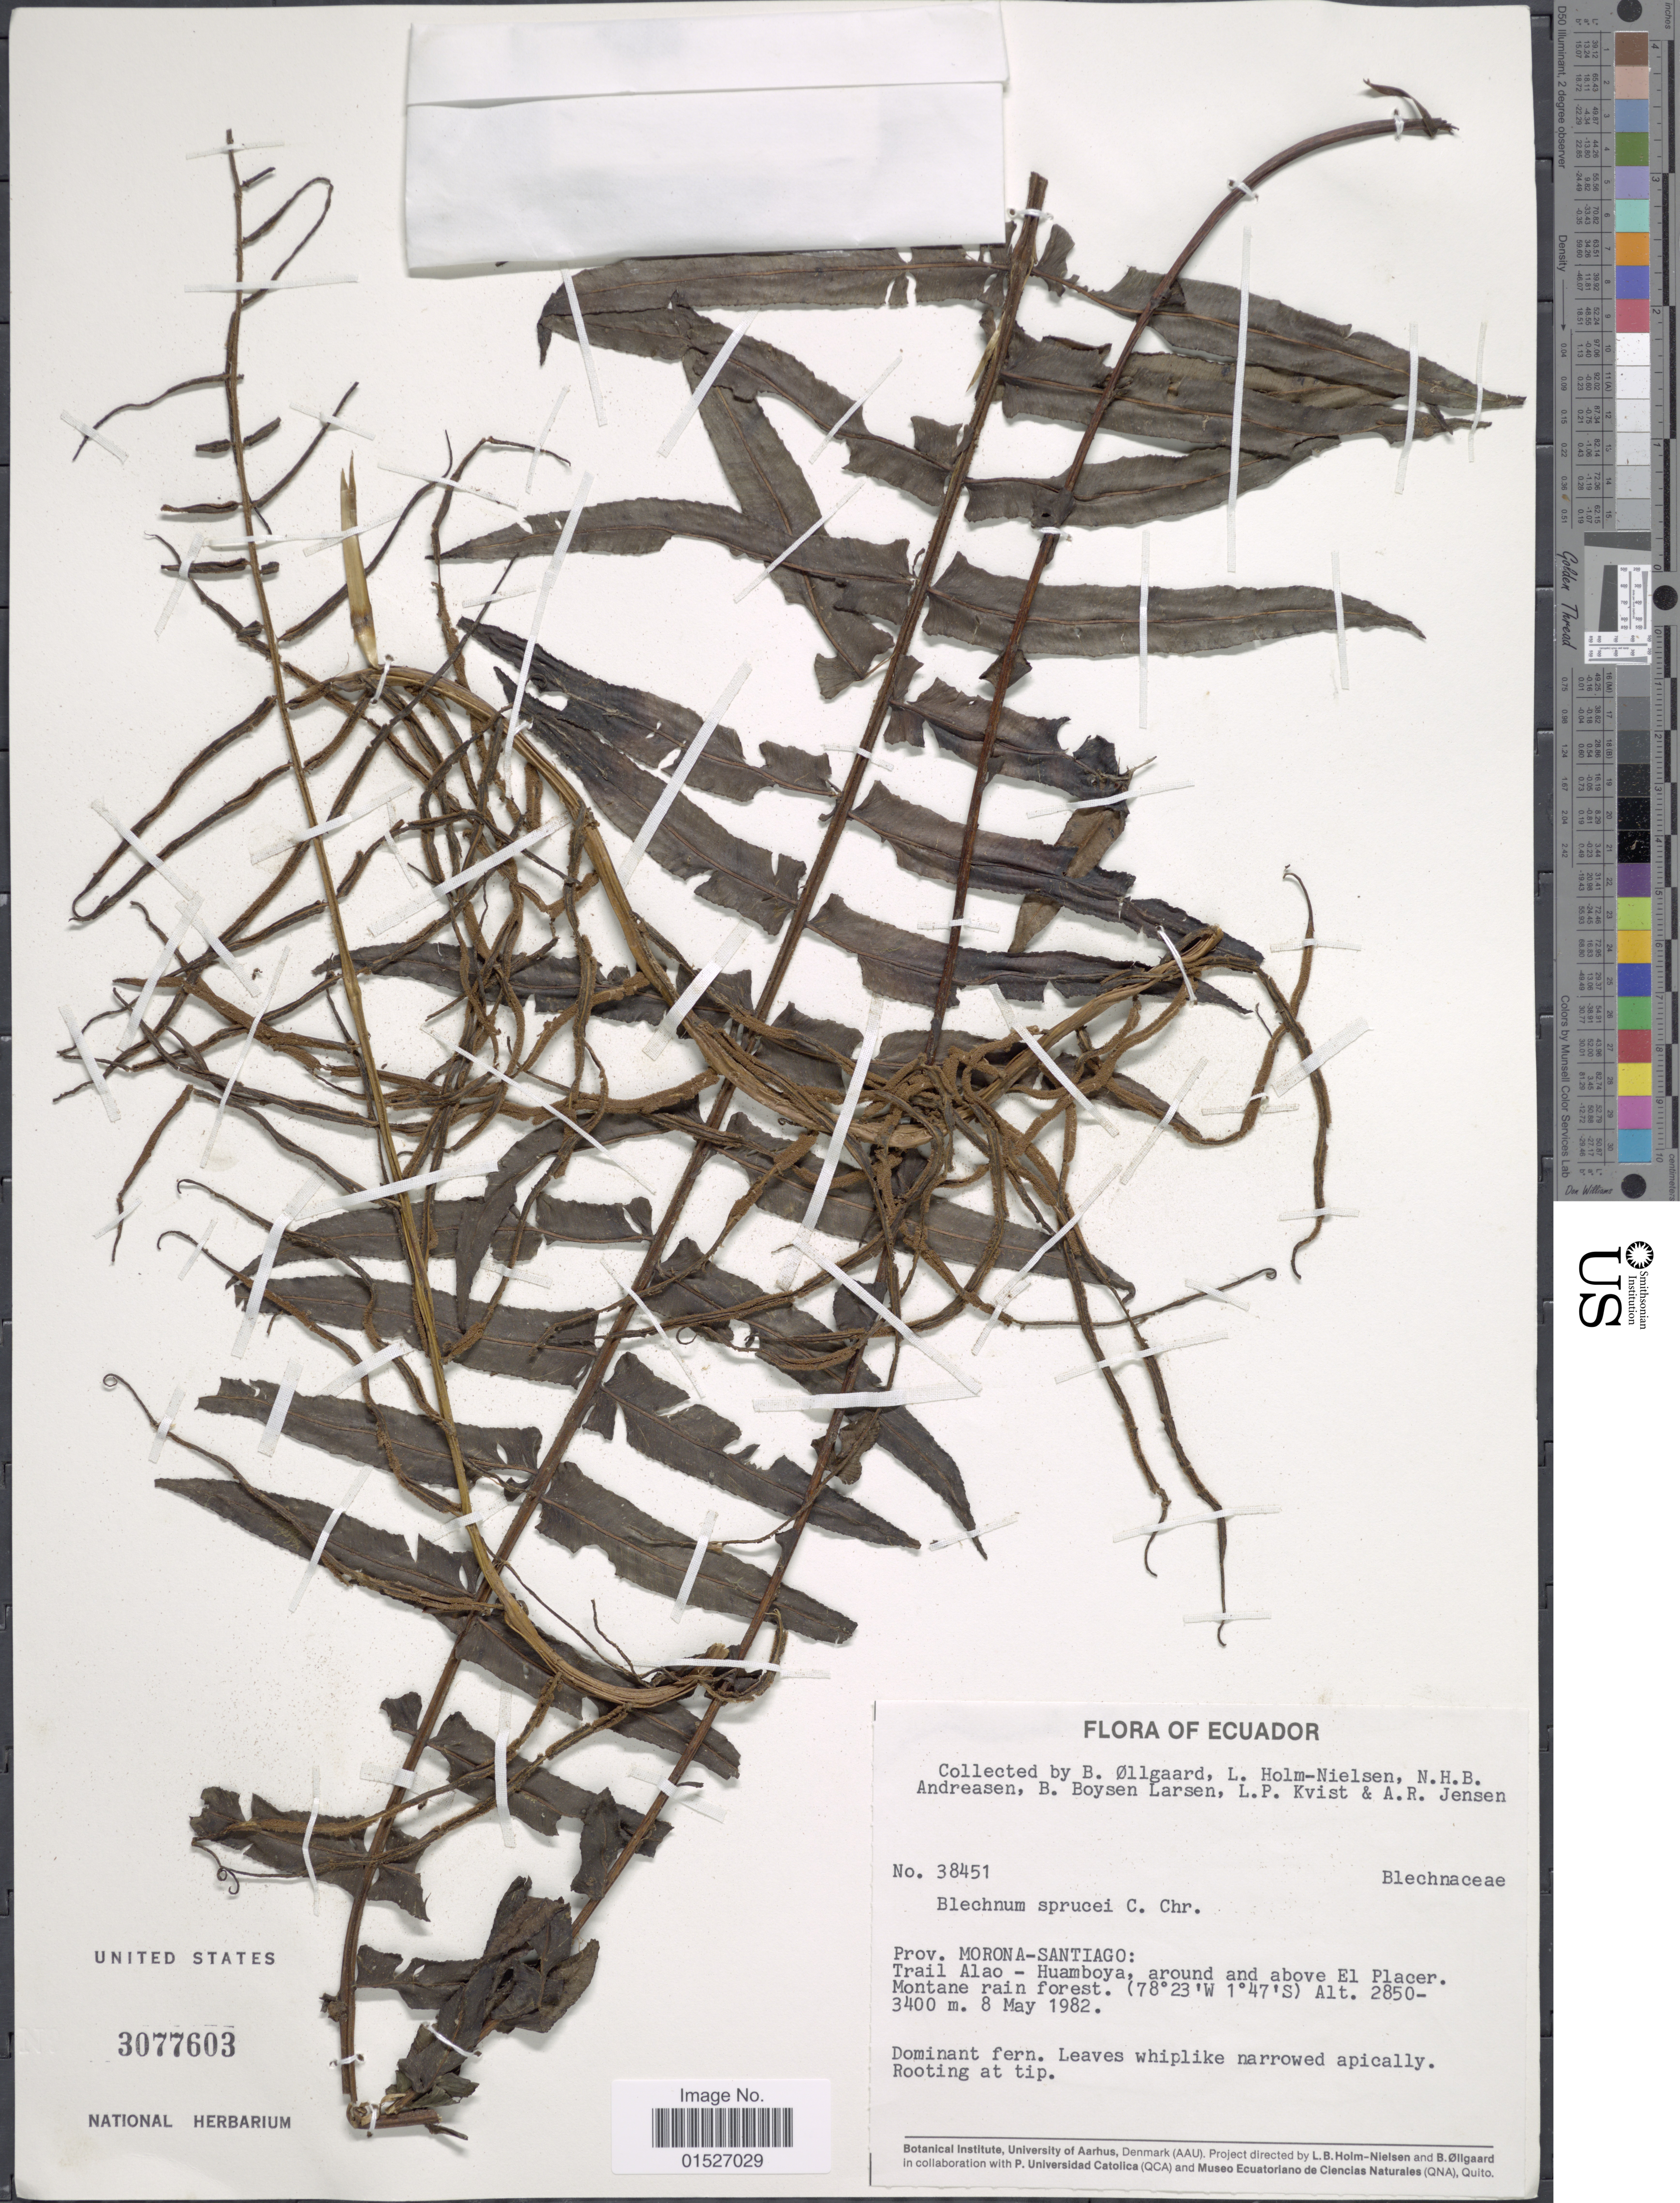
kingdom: Plantae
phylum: Tracheophyta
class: Polypodiopsida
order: Polypodiales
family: Blechnaceae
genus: Blechnum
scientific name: Blechnum sprucei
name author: C. Chr.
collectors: B. Øllgaard, L. B. Holm-Nielsen, N. Andreasen, B. Boysen Larsen & et al.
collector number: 38451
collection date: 1982-05-08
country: Ecuador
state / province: Morona-Santiago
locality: Prov. Morona-Santiago: Trail Alao- Huamboya, around and above El Placer. Montane rain forest.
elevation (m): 2850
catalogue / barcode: US 3077603